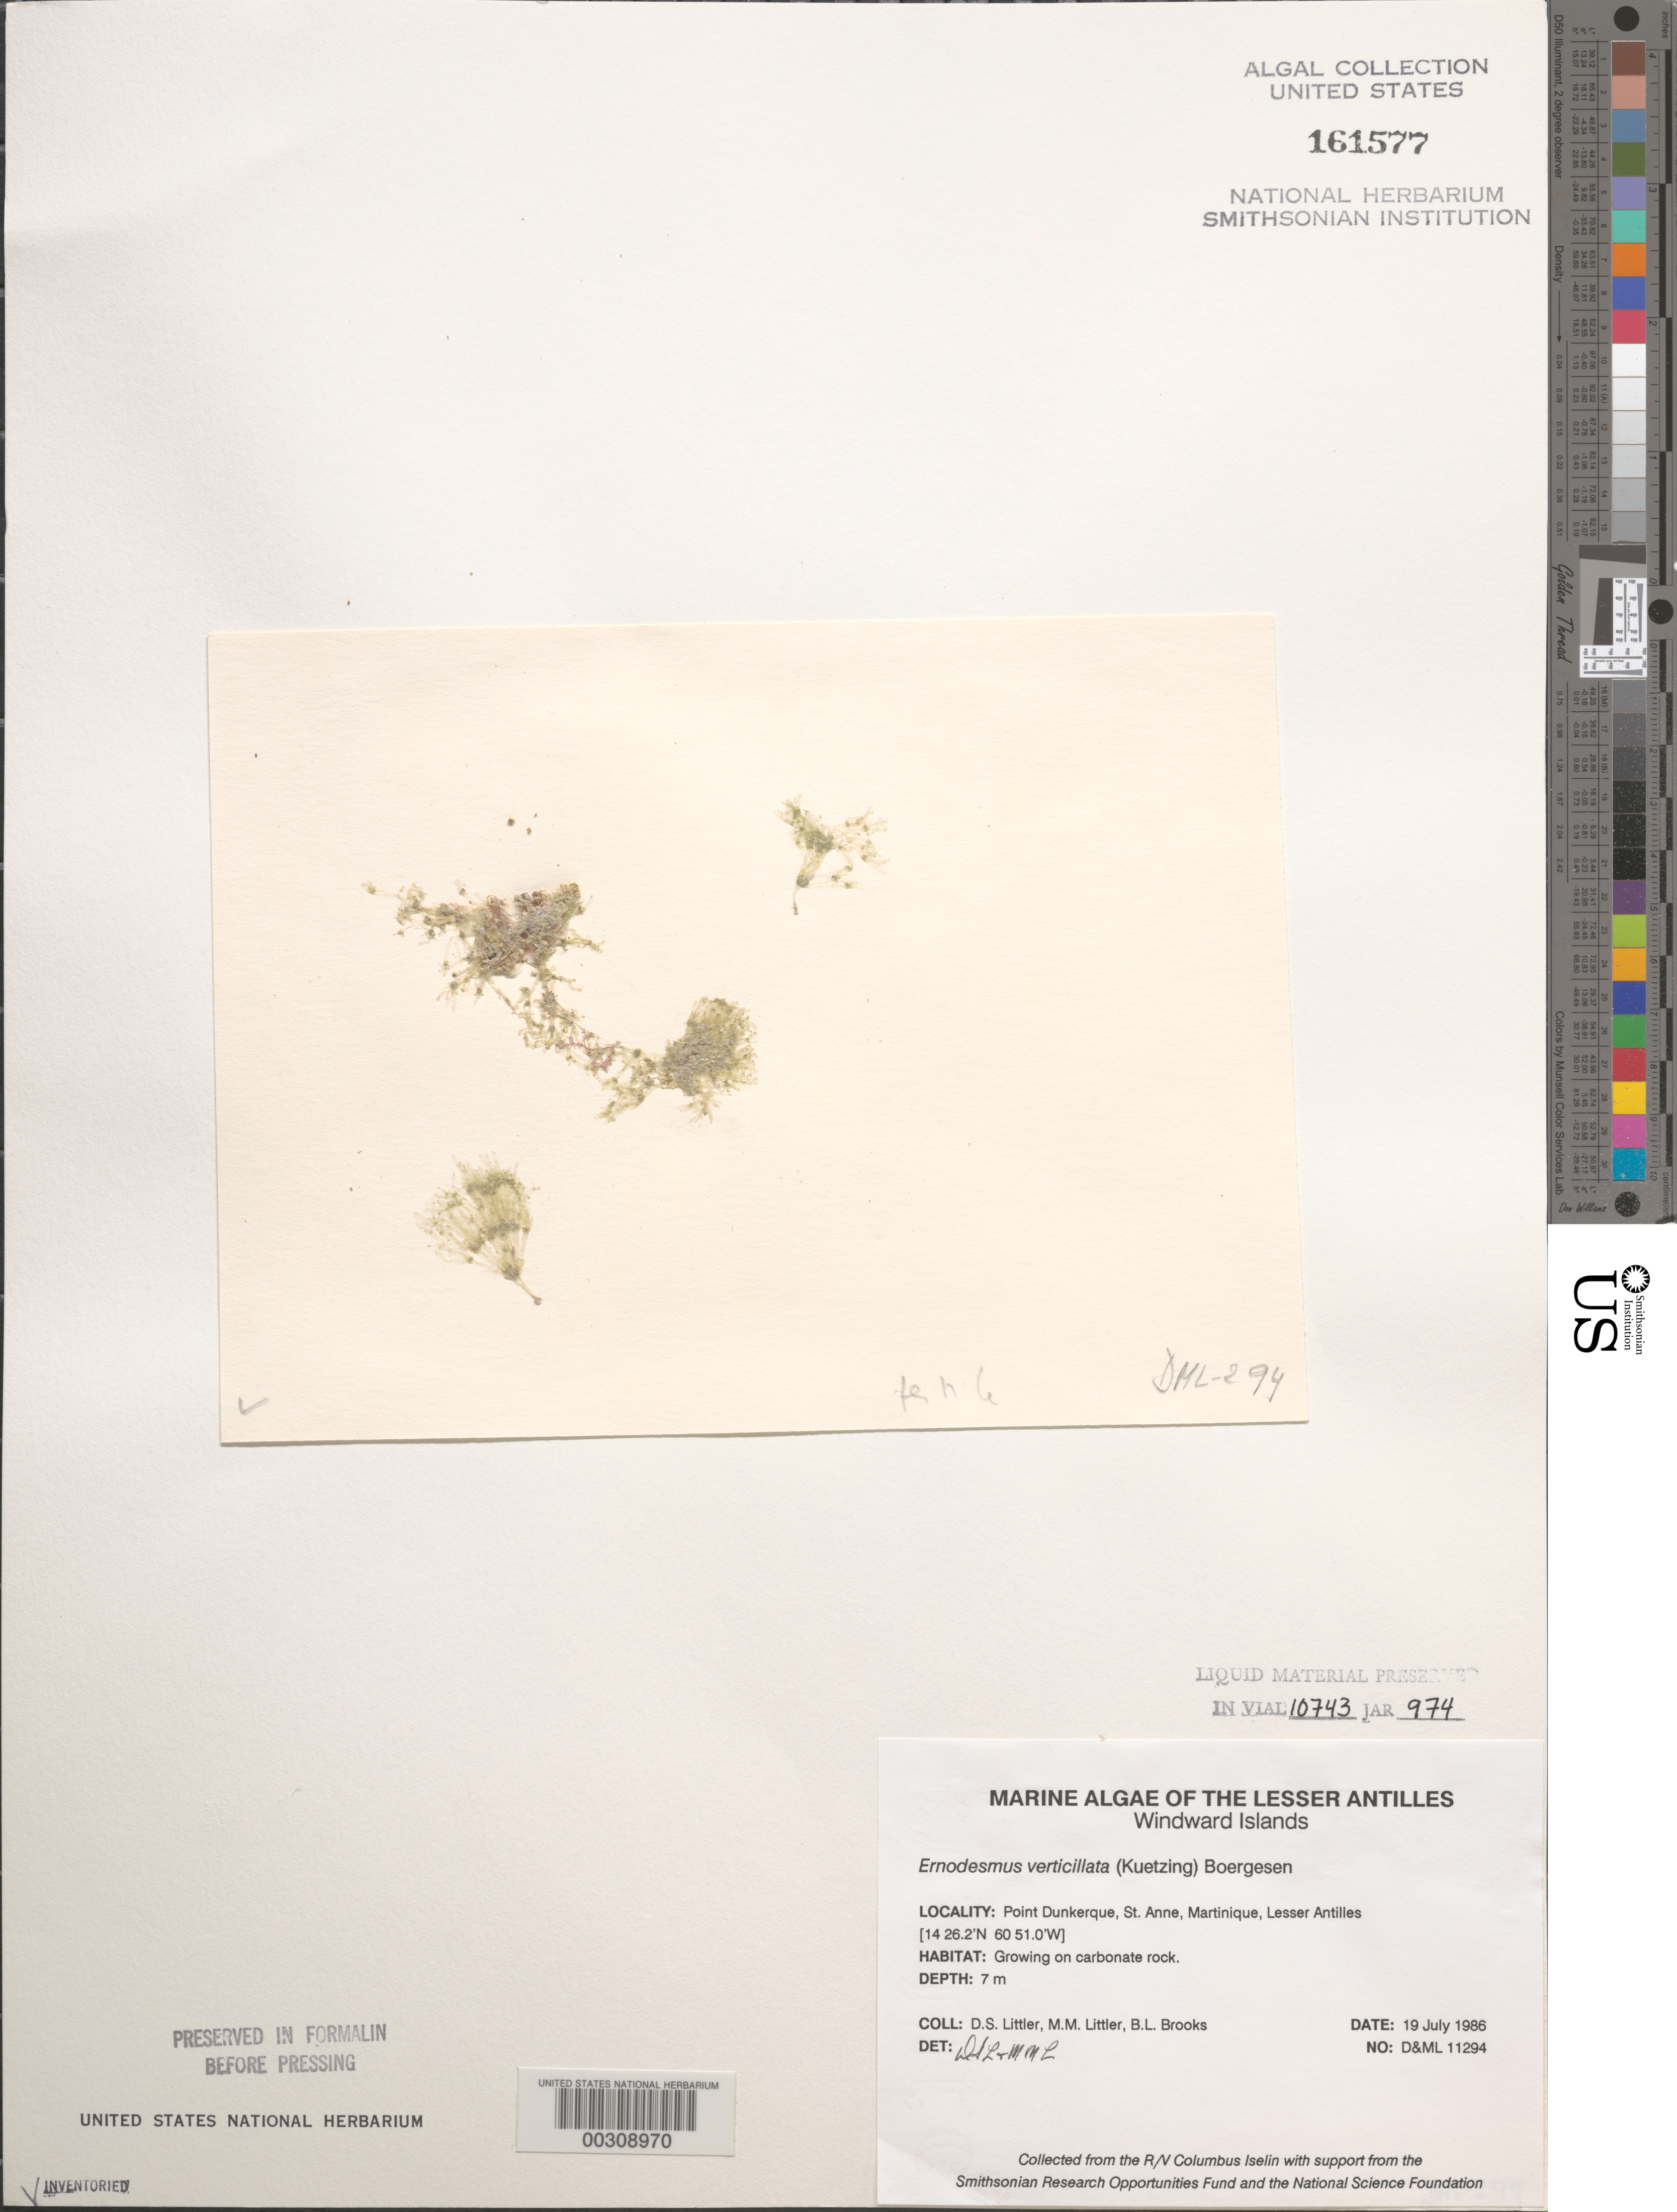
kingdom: Plantae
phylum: Chlorophyta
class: Ulvophyceae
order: Siphonocladales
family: Siphonocladaceae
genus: Ernodesmis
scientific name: Ernodesmis verticillata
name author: (Kütz.) Børgesen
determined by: Littler, D. S.; Littler, M. M.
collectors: D. S. Littler, M. M. Littler & B. Brooks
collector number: D&ML 11294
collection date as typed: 19 Jul 1986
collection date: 1986-07-19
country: Martinique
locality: Pointe Dunkerque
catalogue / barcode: US 161577